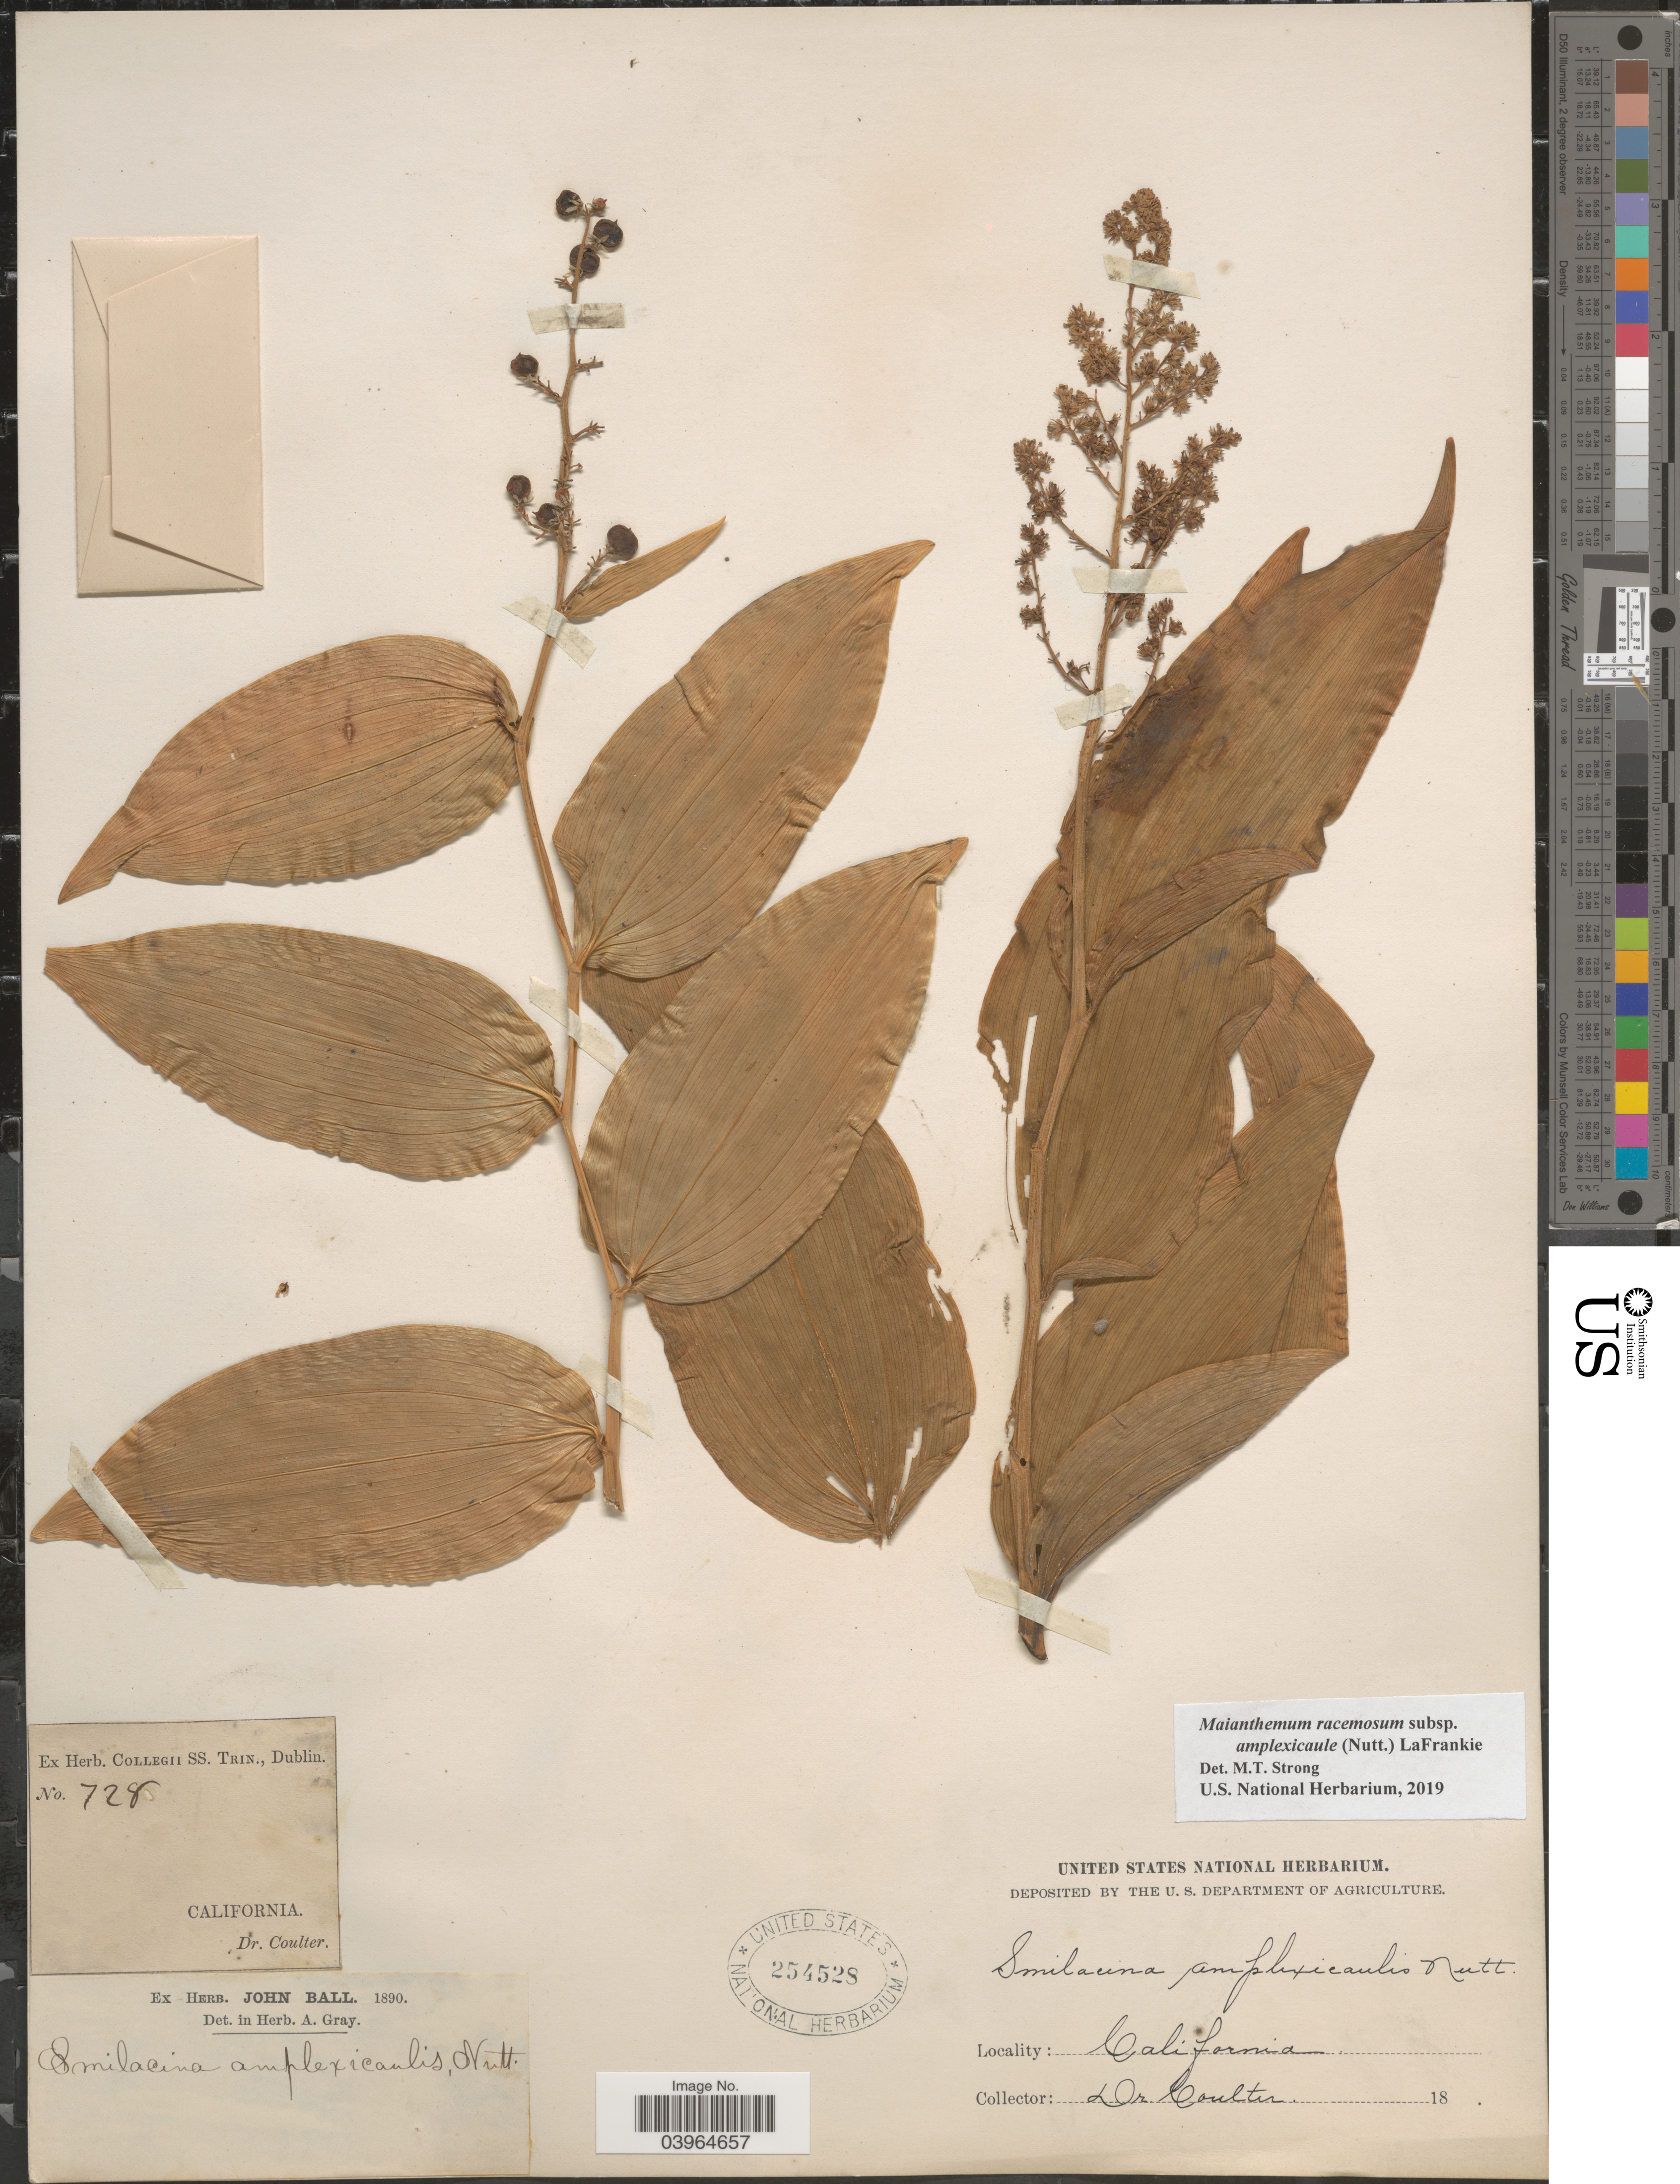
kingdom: Plantae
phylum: Tracheophyta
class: Liliopsida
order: Asparagales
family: Asparagaceae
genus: Maianthemum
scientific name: Maianthemum racemosum subsp. amplexicaule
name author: (Nutt.) LaFrankie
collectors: -- Coulter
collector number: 728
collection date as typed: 18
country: United States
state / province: California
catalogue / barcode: US 254528